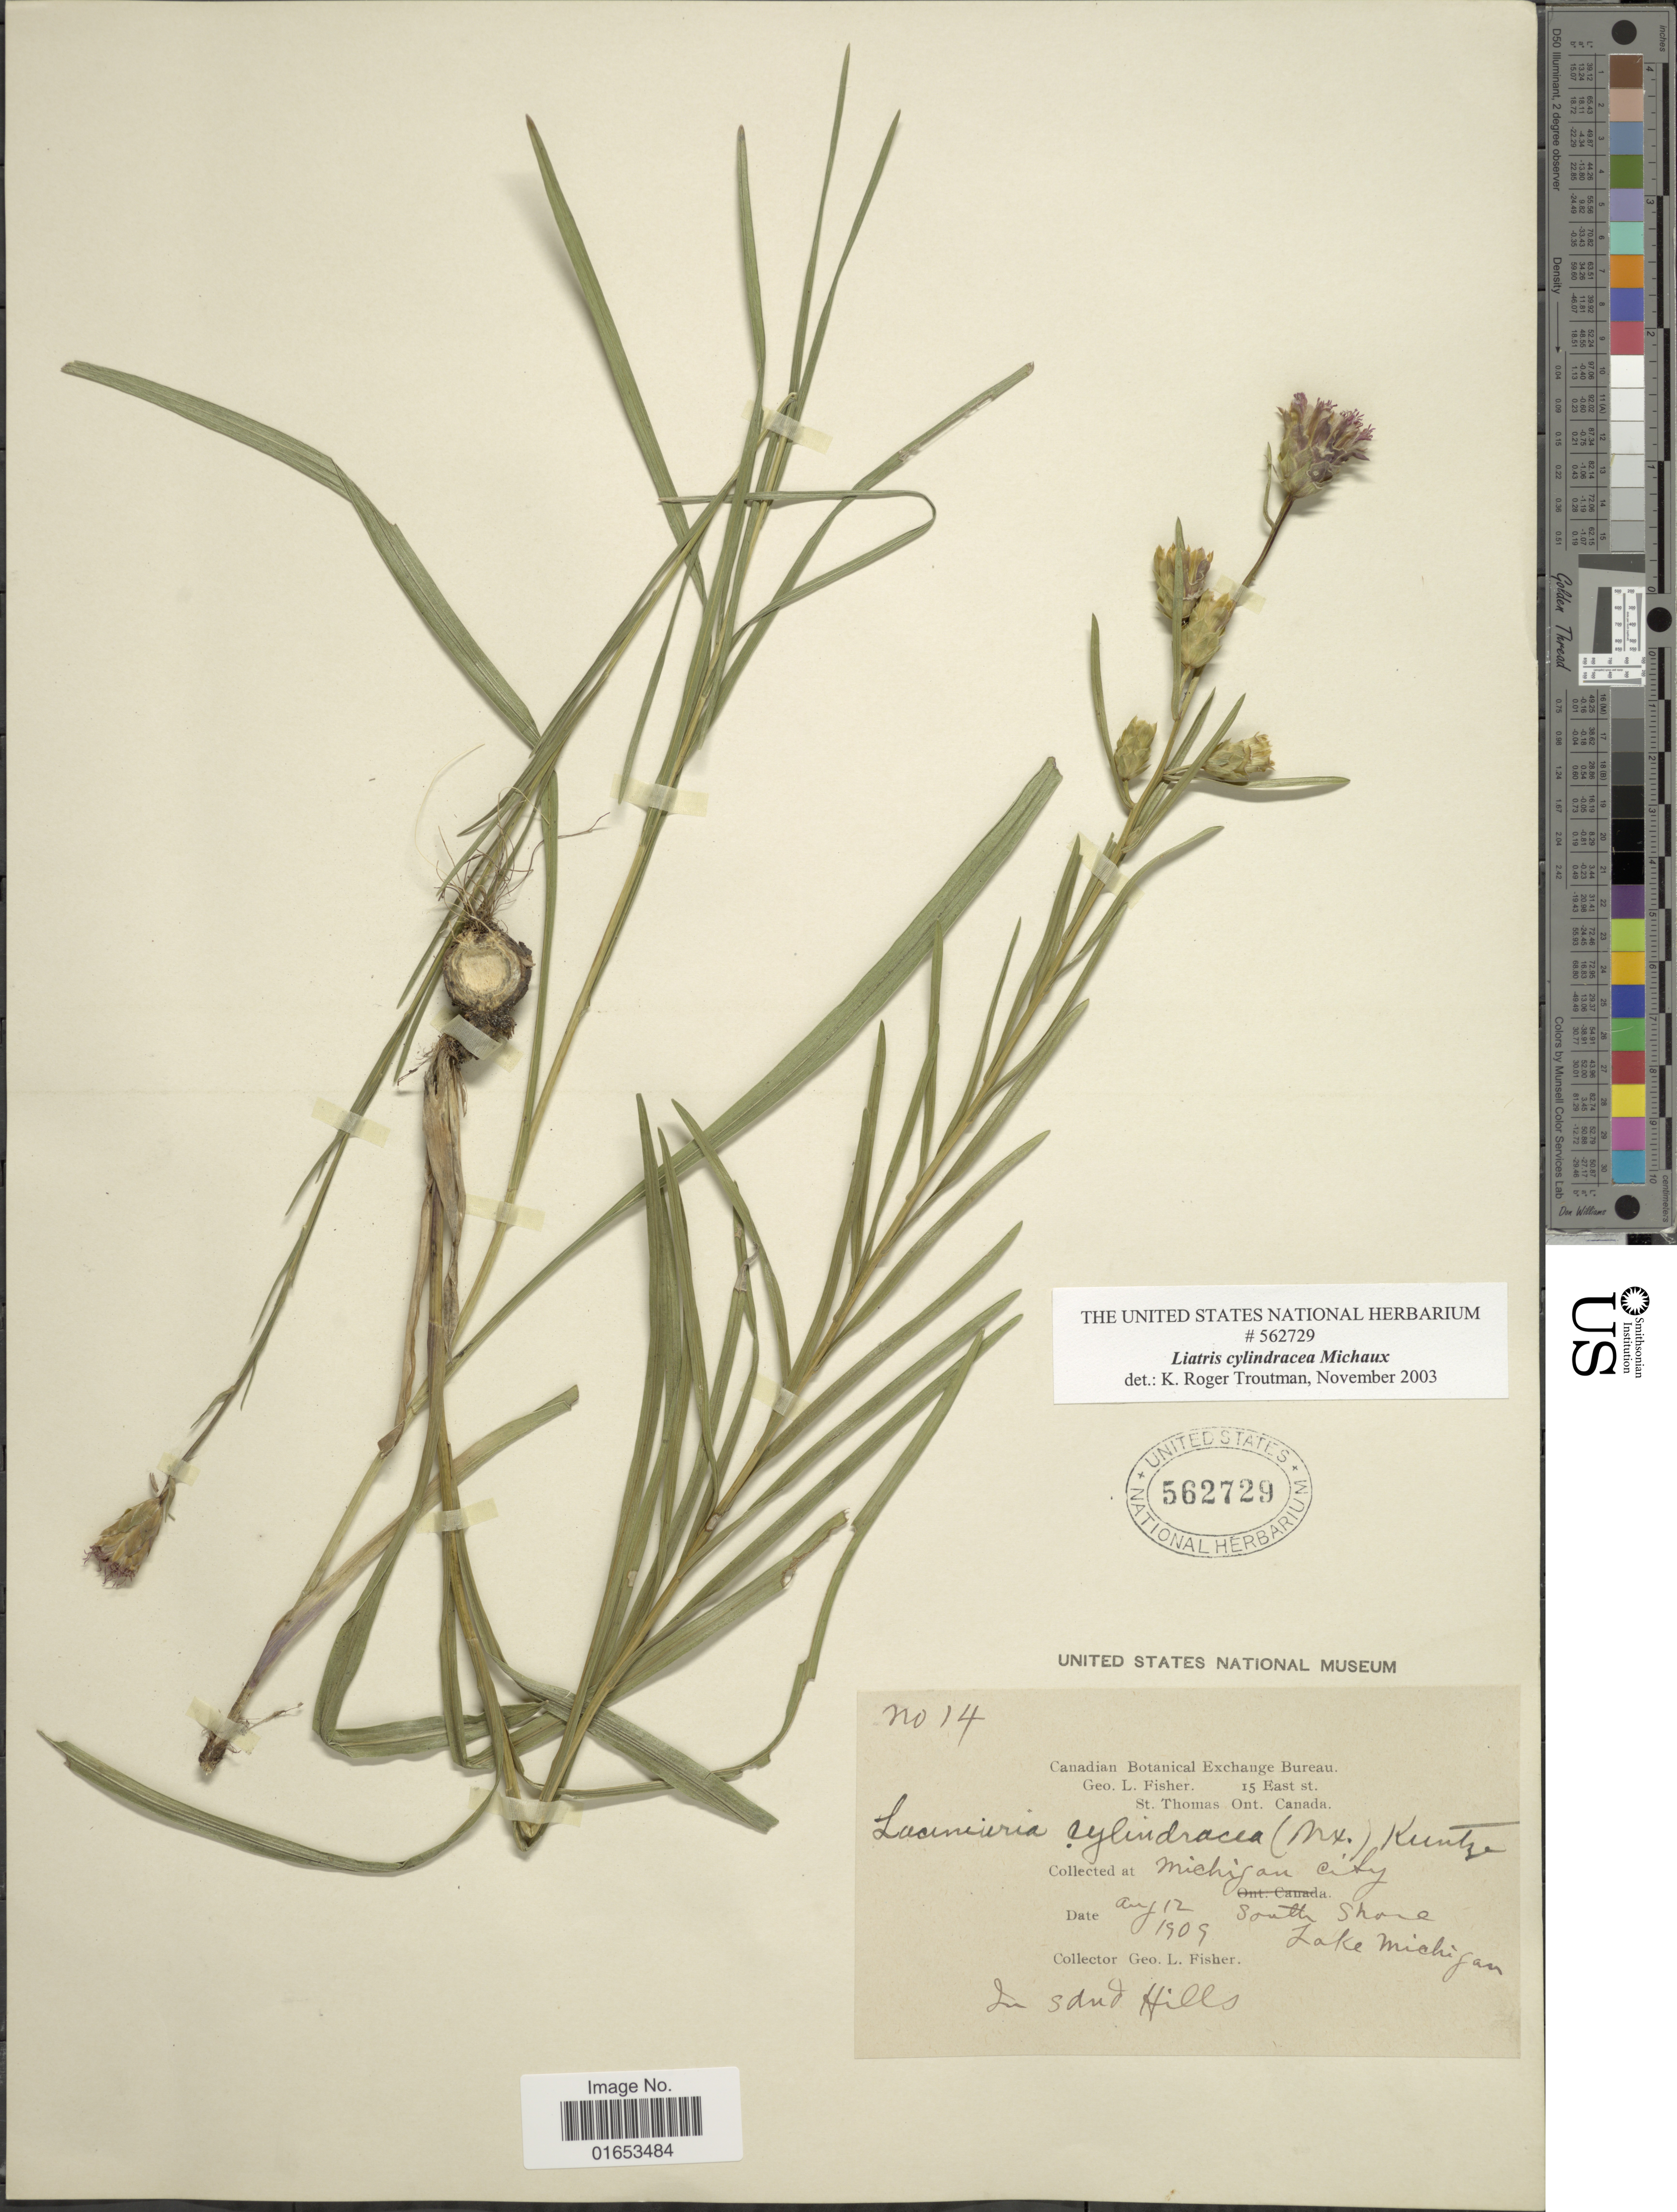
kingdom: Plantae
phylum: Tracheophyta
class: Magnoliopsida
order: Asterales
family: Asteraceae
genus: Liatris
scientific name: Liatris cylindracea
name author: Michaux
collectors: G. L. Fisher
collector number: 14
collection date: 1909-08-12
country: United States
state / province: Michigan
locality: Michigan City, South shore, Lake Michigan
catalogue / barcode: US 562729